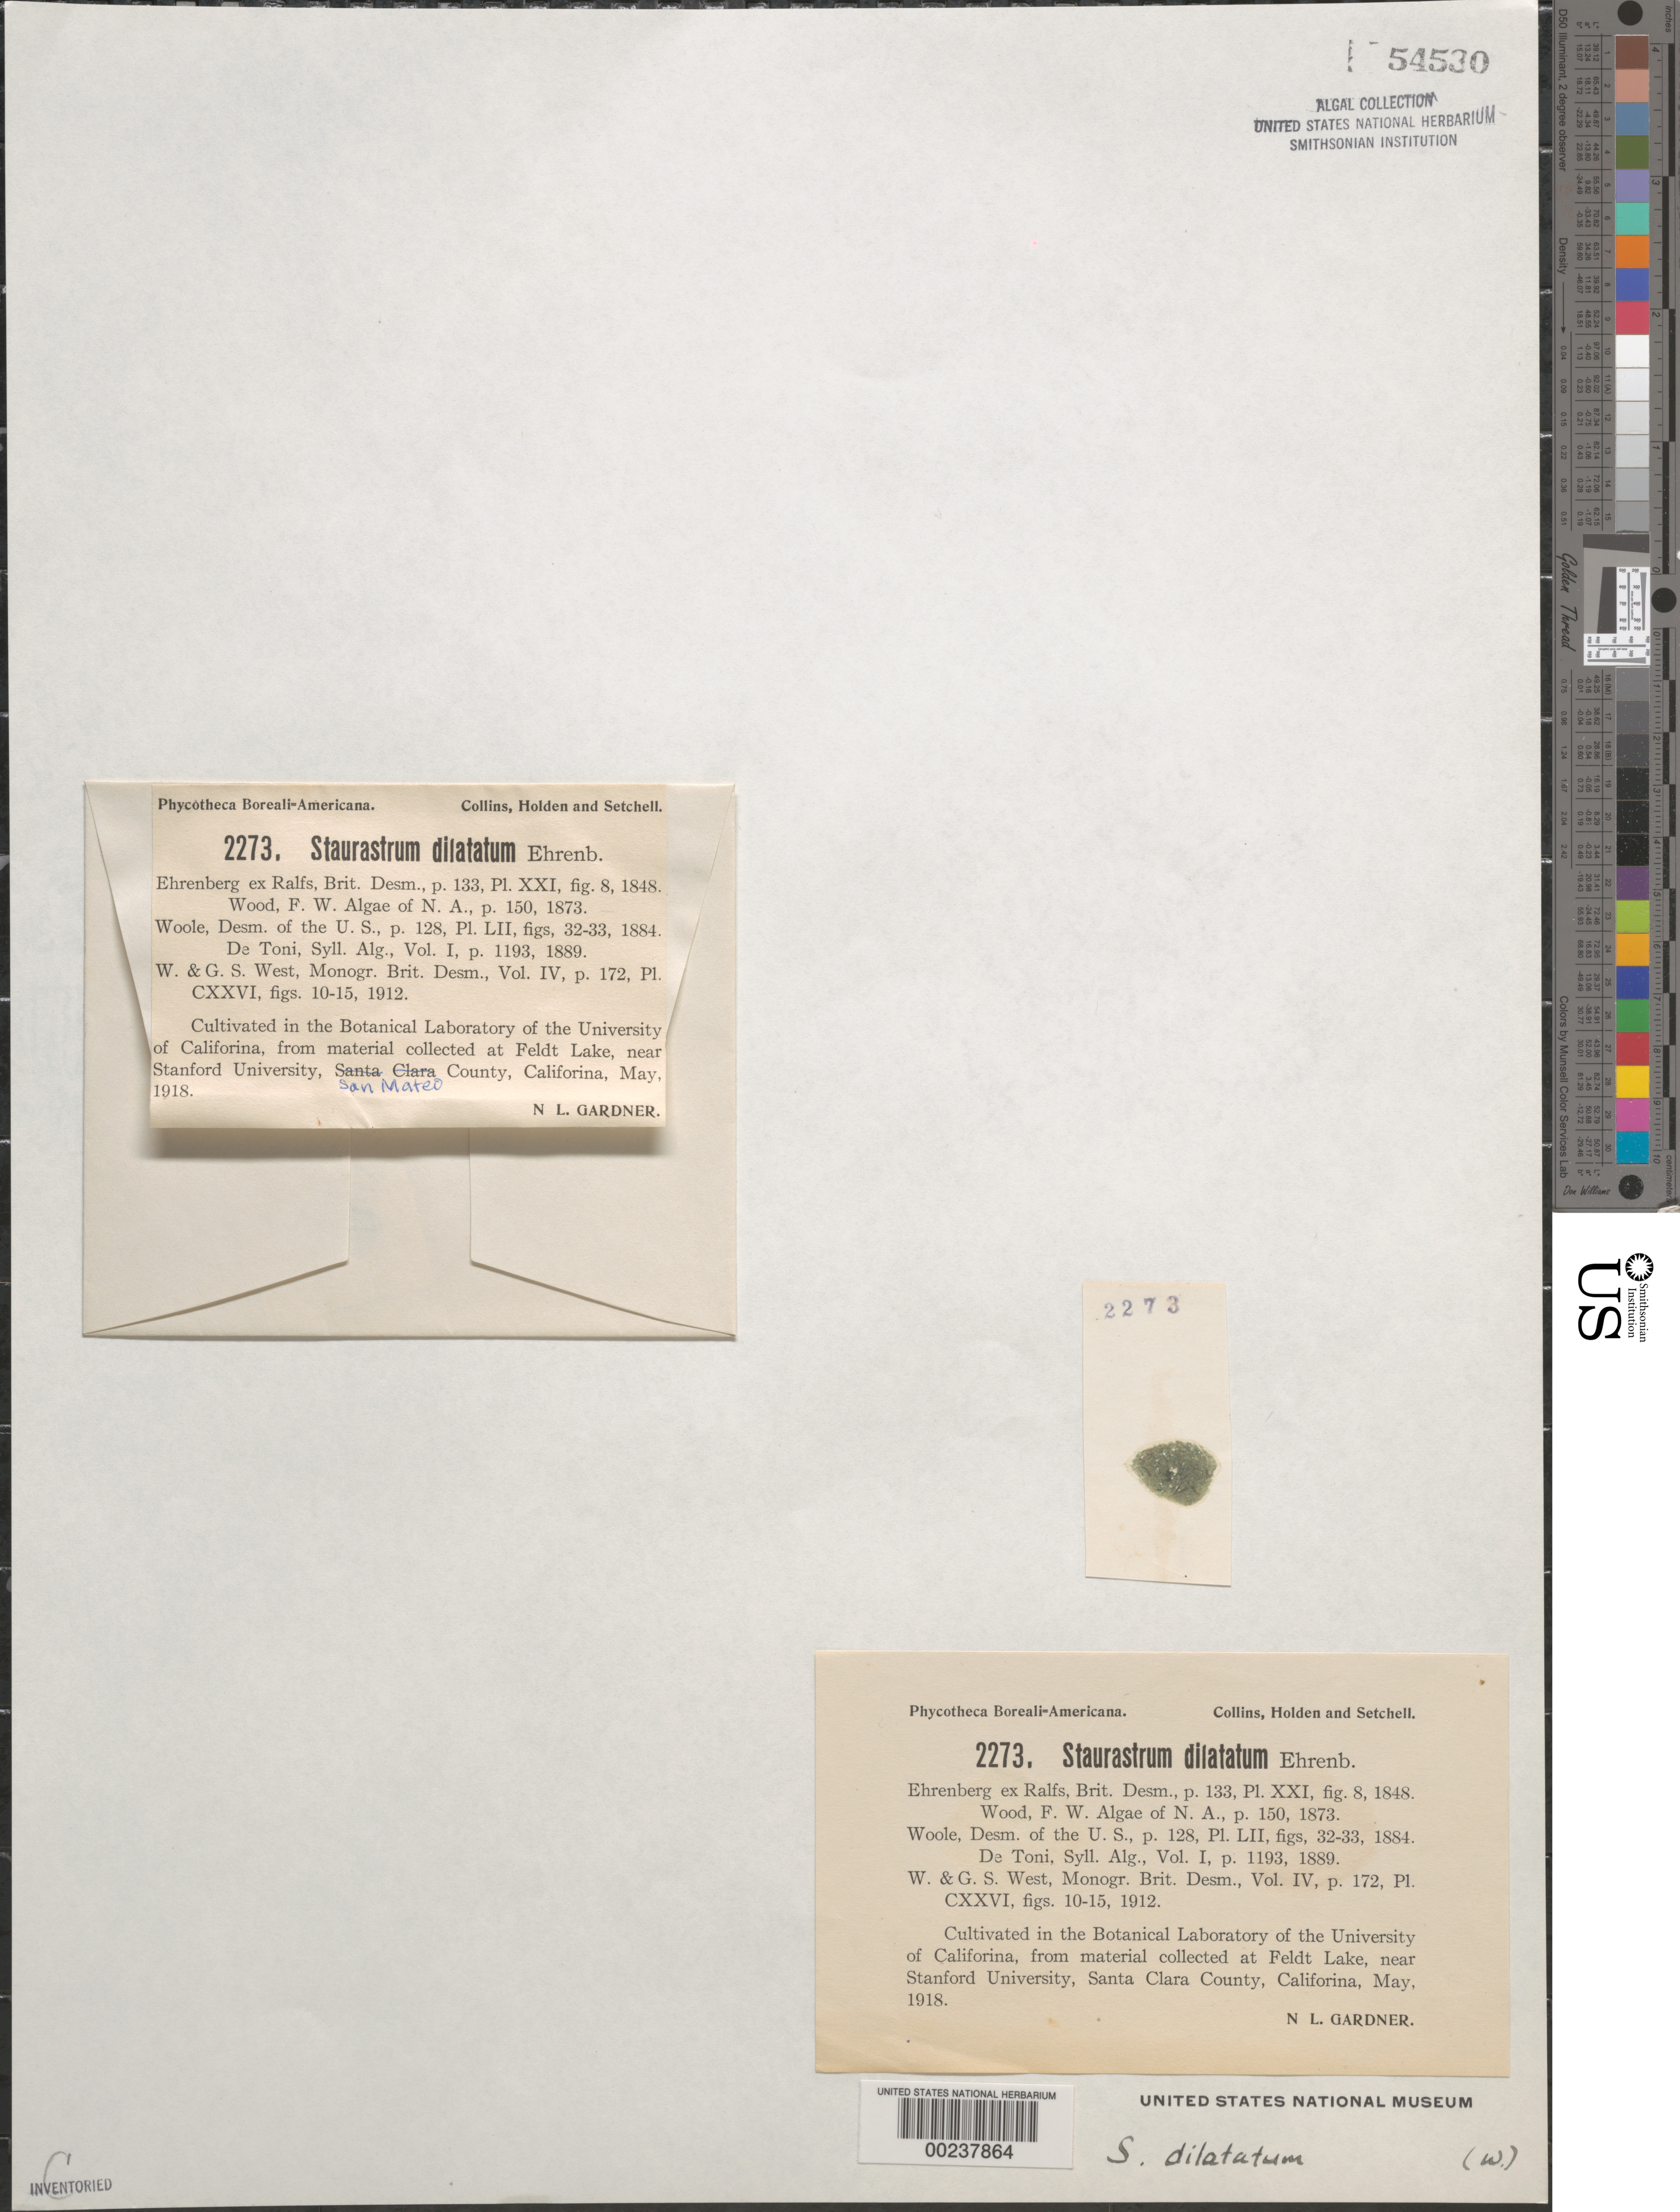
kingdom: Plantae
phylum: Charophyta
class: Zygnematophyceae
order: Zygnematales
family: Desmidiaceae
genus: Staurastrum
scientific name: Staurastrum dilatatum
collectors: N. Gardner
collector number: PB-A 2273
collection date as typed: May 1918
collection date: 1918-05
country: United States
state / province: California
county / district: Santa Clara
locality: Feldt Lake, near Stanford University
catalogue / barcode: US 54530